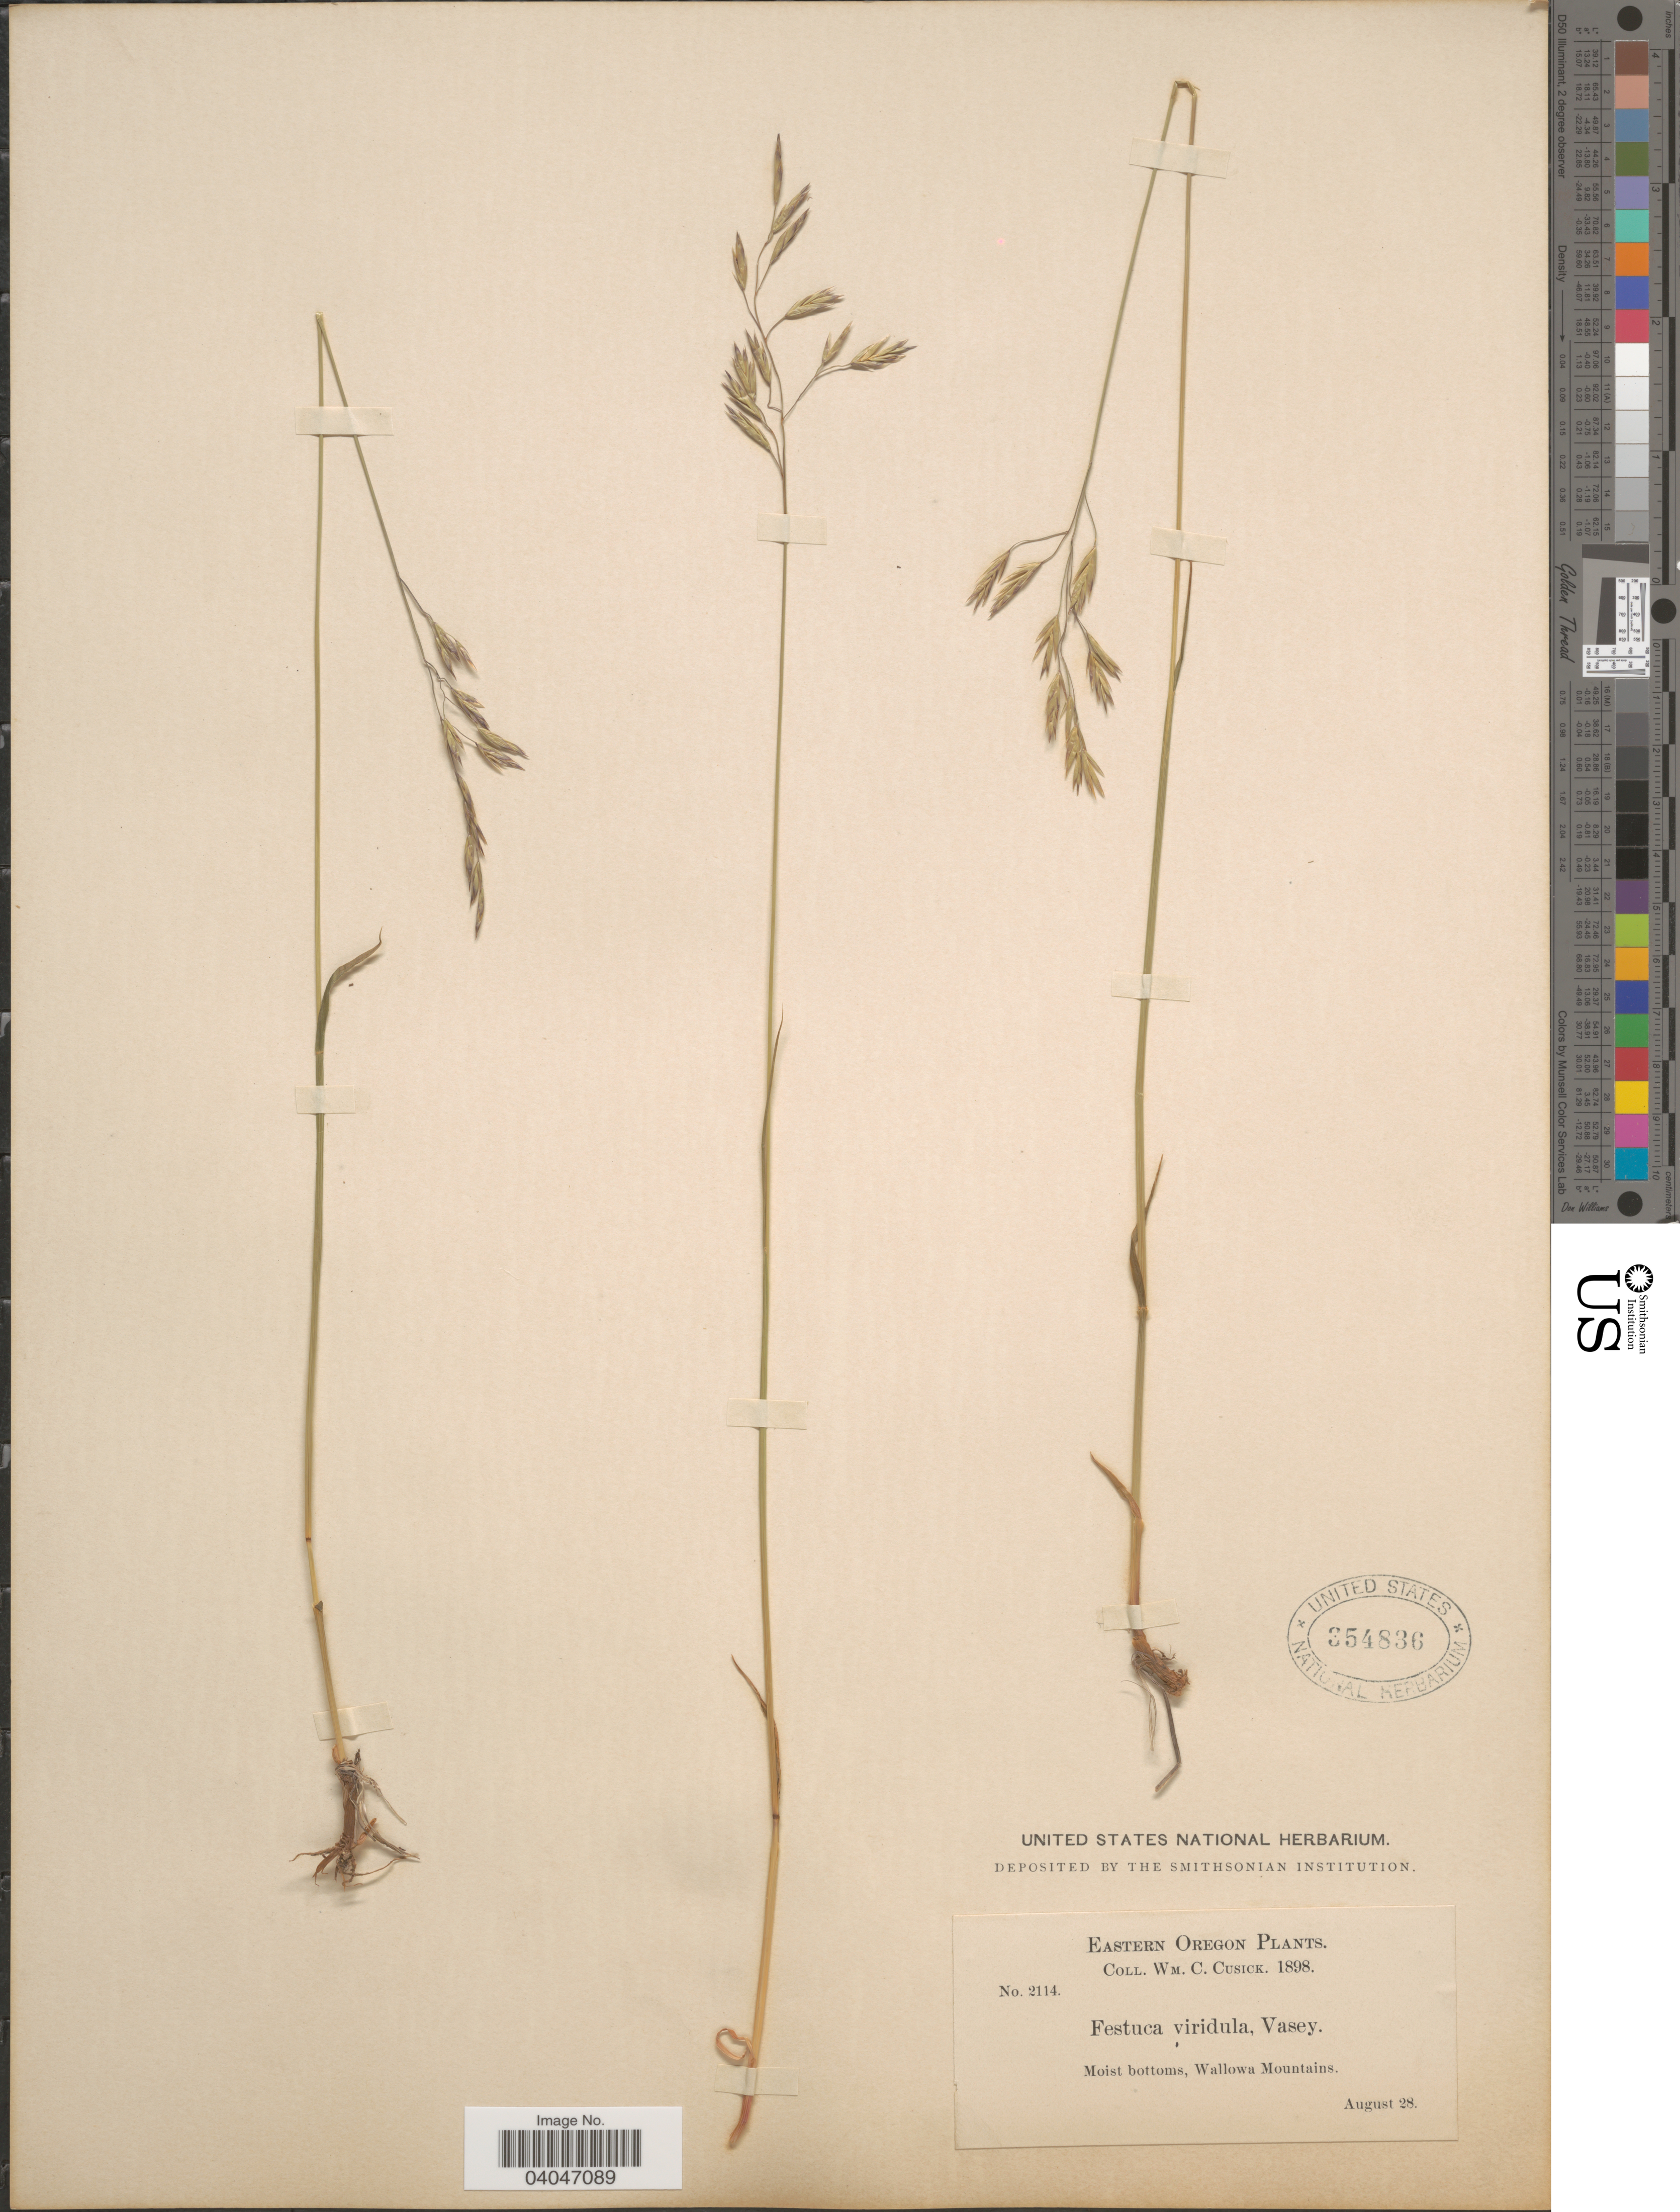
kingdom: Plantae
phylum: Tracheophyta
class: Liliopsida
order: Poales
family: Poaceae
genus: Festuca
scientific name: Festuca viridula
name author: Vasey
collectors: W. C. Cusick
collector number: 2114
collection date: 1898-08-28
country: United States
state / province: Oregon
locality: Eastern Oregon. Moist bottoms, Wallowa Mountains.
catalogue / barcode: US 354836